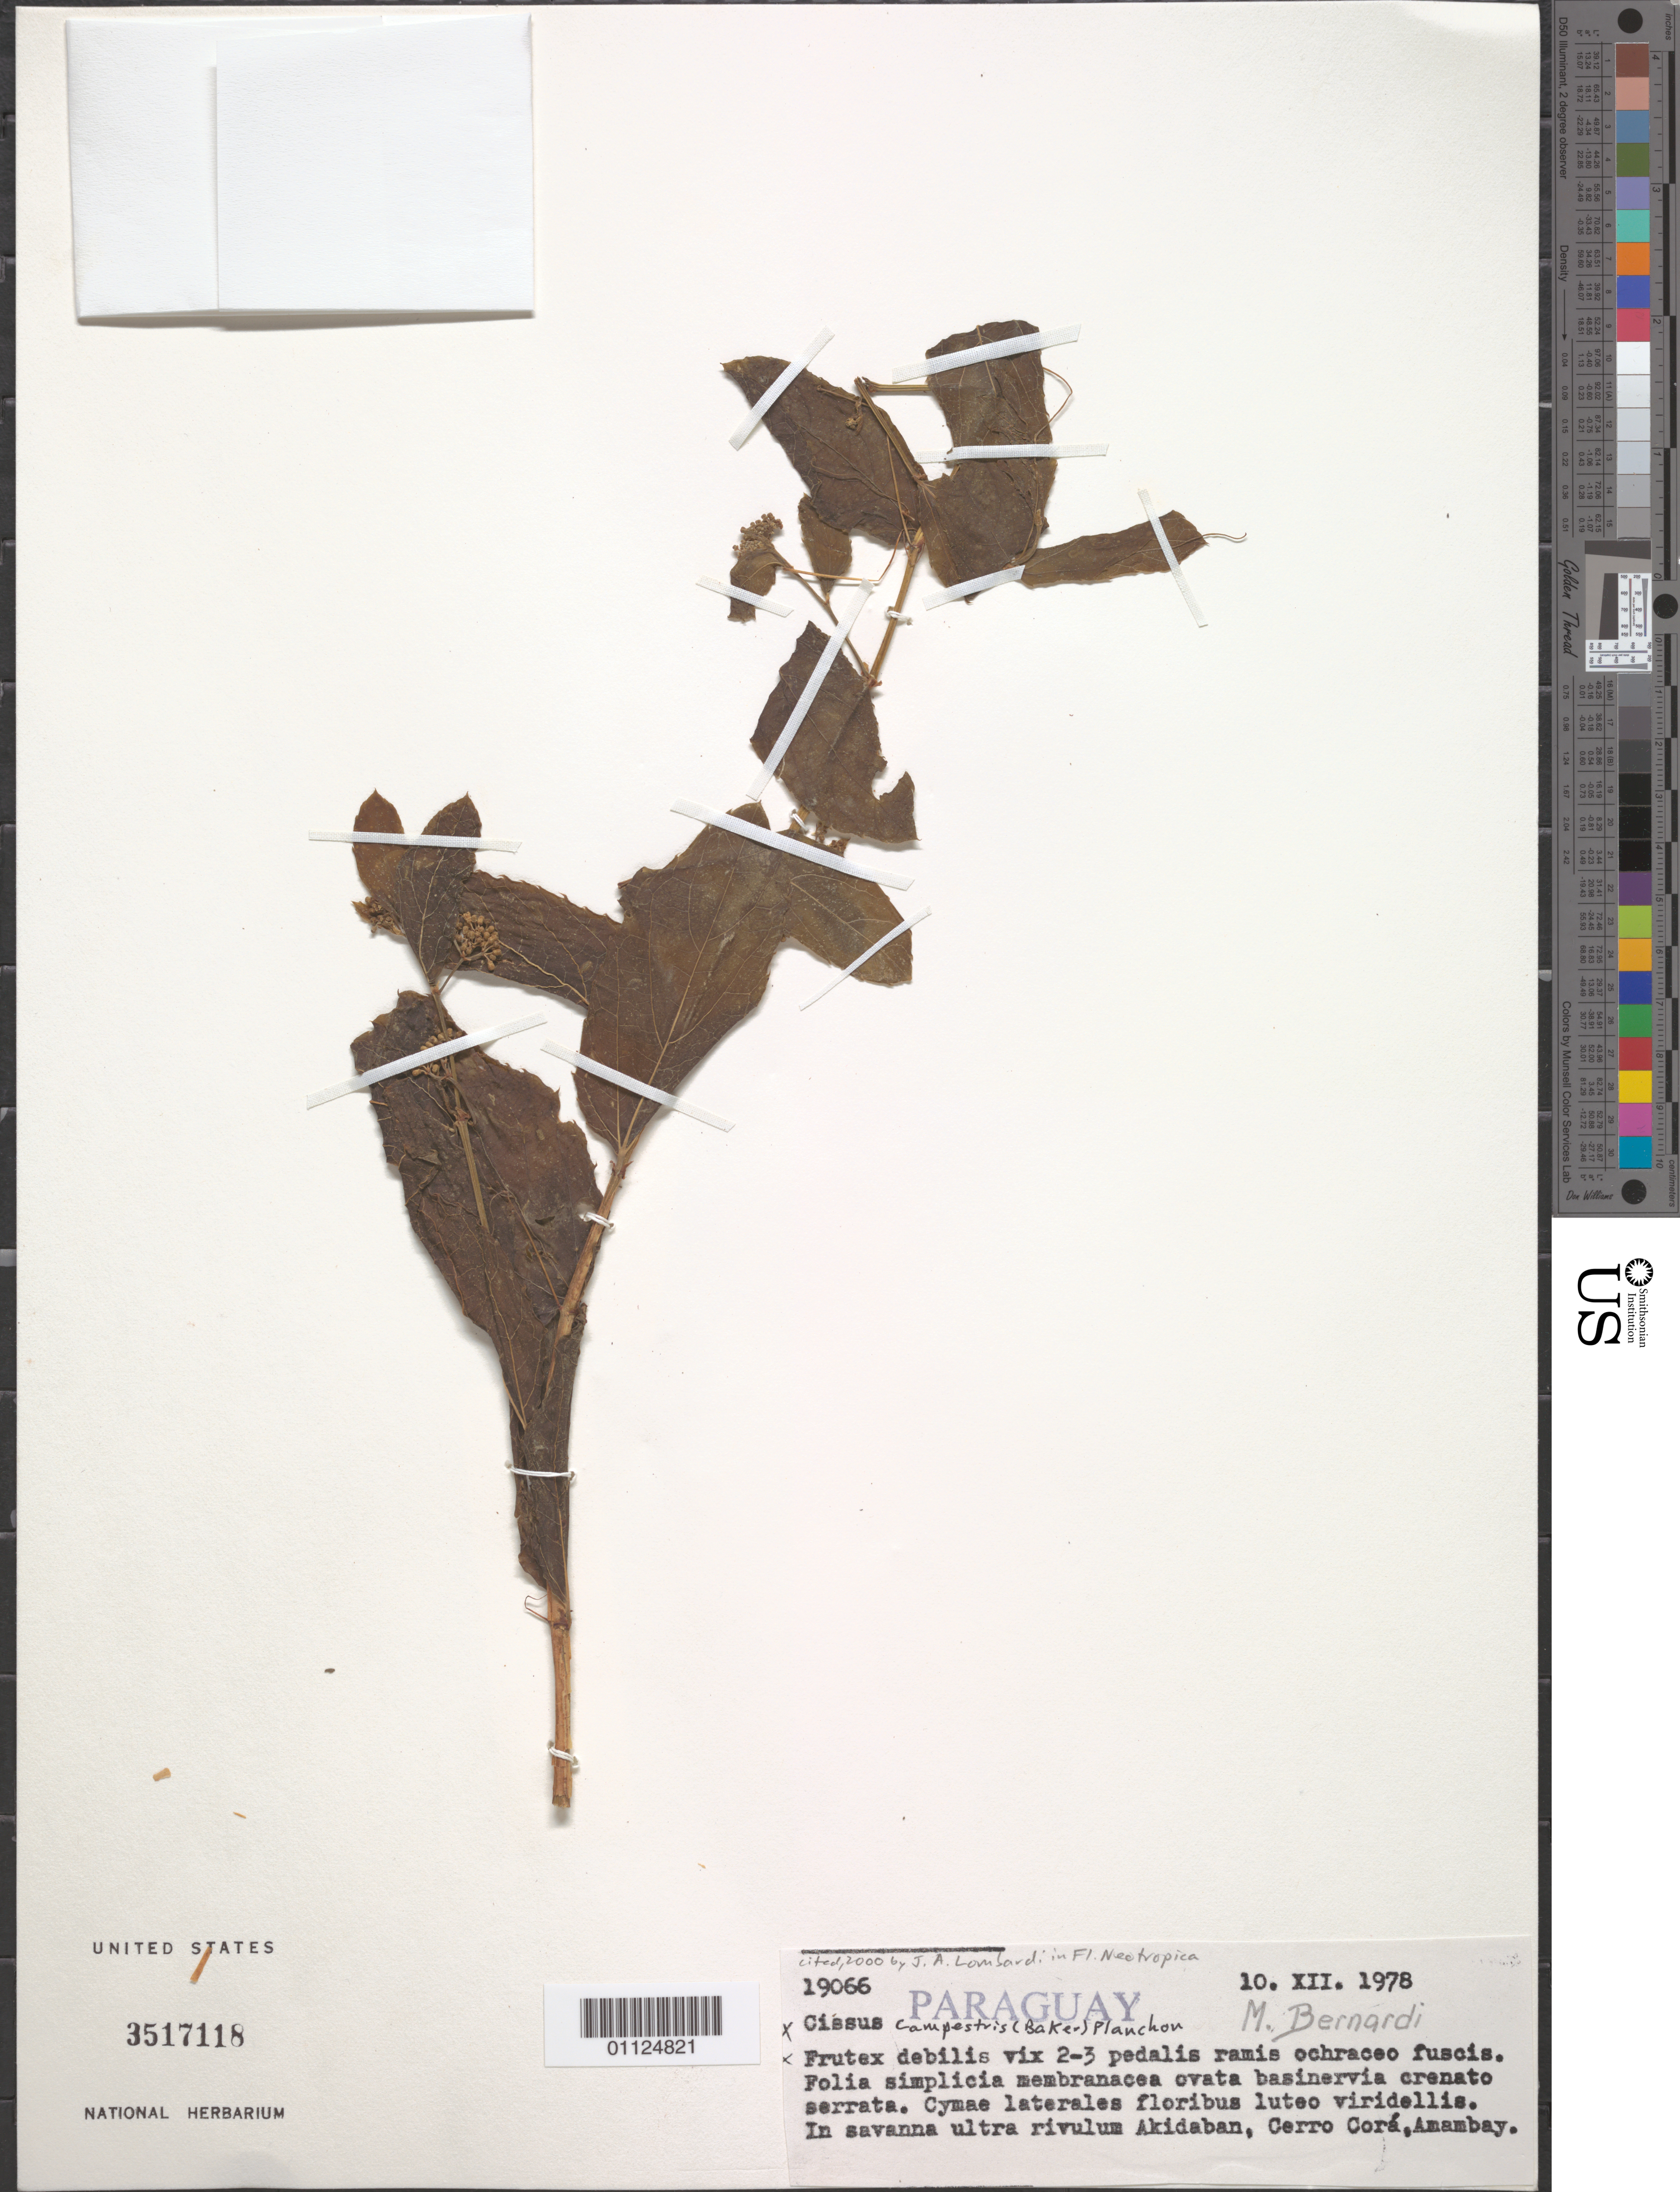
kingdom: Plantae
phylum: Tracheophyta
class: Magnoliopsida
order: Vitales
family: Vitaceae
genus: Cissus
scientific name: Cissus campestris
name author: (Baker) Planch.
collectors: M. Bernardi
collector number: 19066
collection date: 1978-12-10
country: Paraguay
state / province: Amambay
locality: Ultra rivulum Akidaban, Cerro Cora.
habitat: In savanna ultra rivulum.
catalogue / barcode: US 3517118